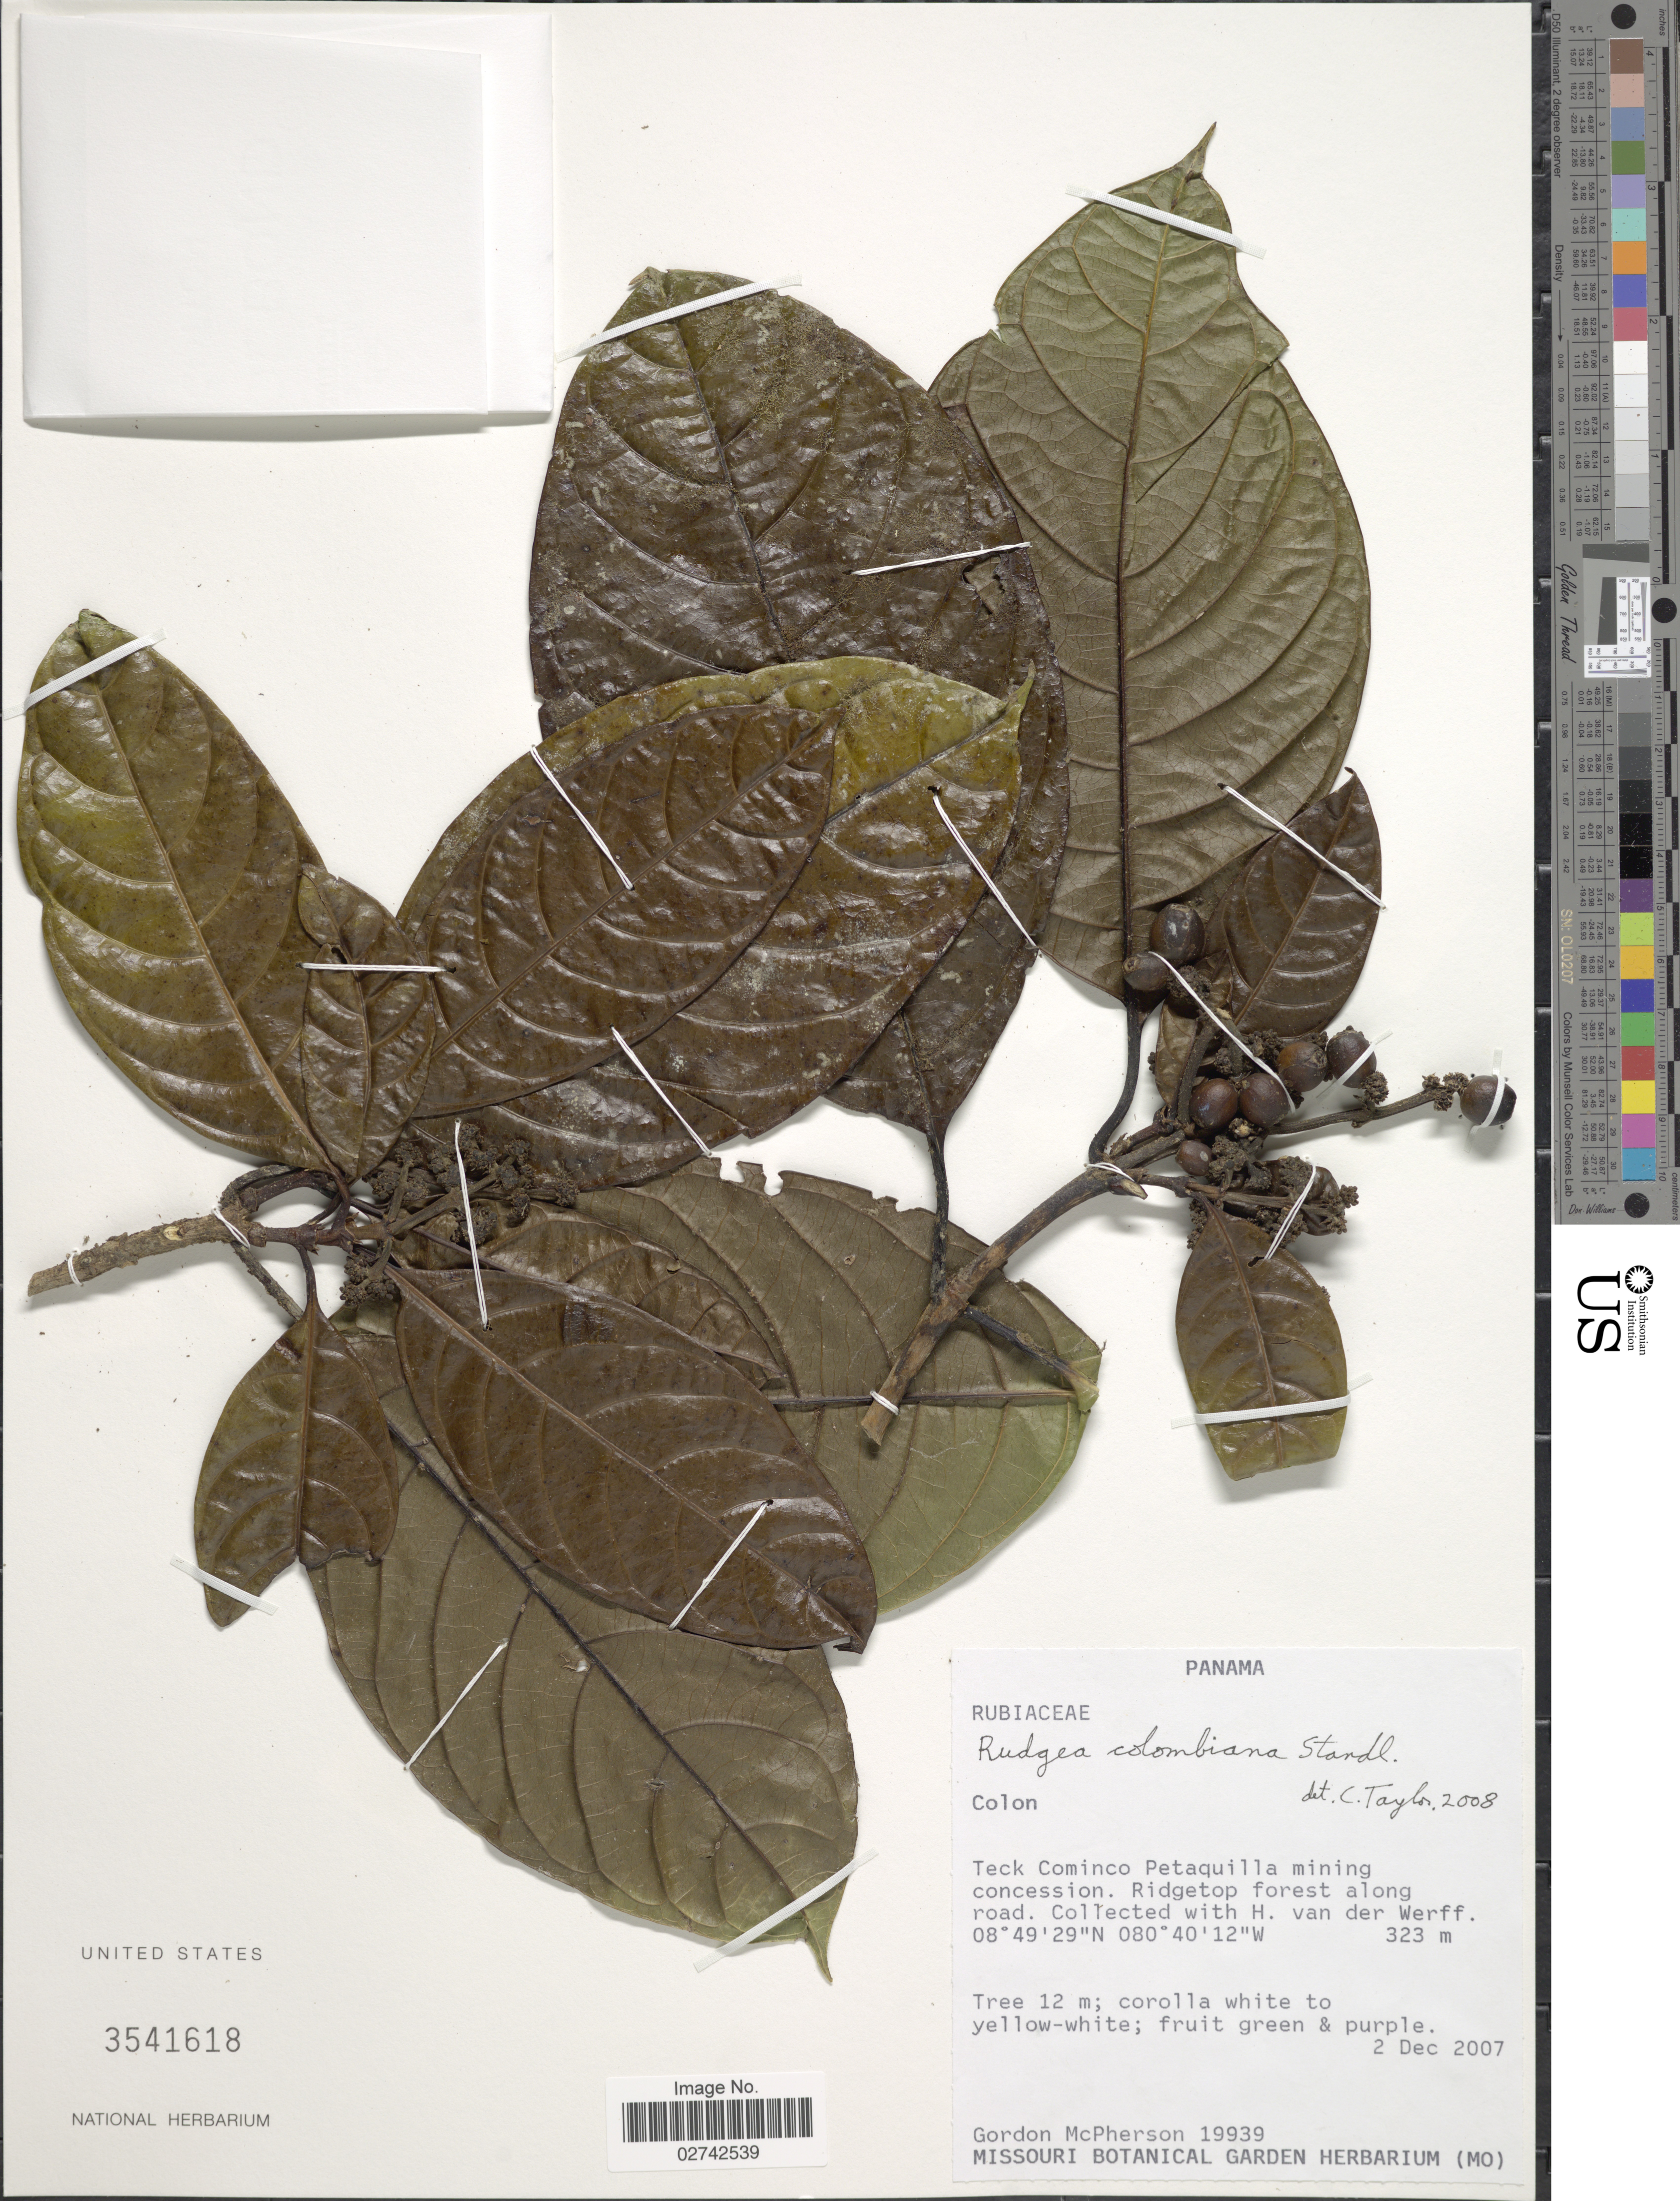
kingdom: Plantae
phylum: Tracheophyta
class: Magnoliopsida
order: Gentianales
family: Rubiaceae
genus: Rudgea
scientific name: Rudgea colombiana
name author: Standl.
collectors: G. McPherson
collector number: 19939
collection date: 2007-12-02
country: Panama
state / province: Colón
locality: Teck Comino Petaquilla mining concession, Ridgetop forest along road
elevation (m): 323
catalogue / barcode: US 3541618